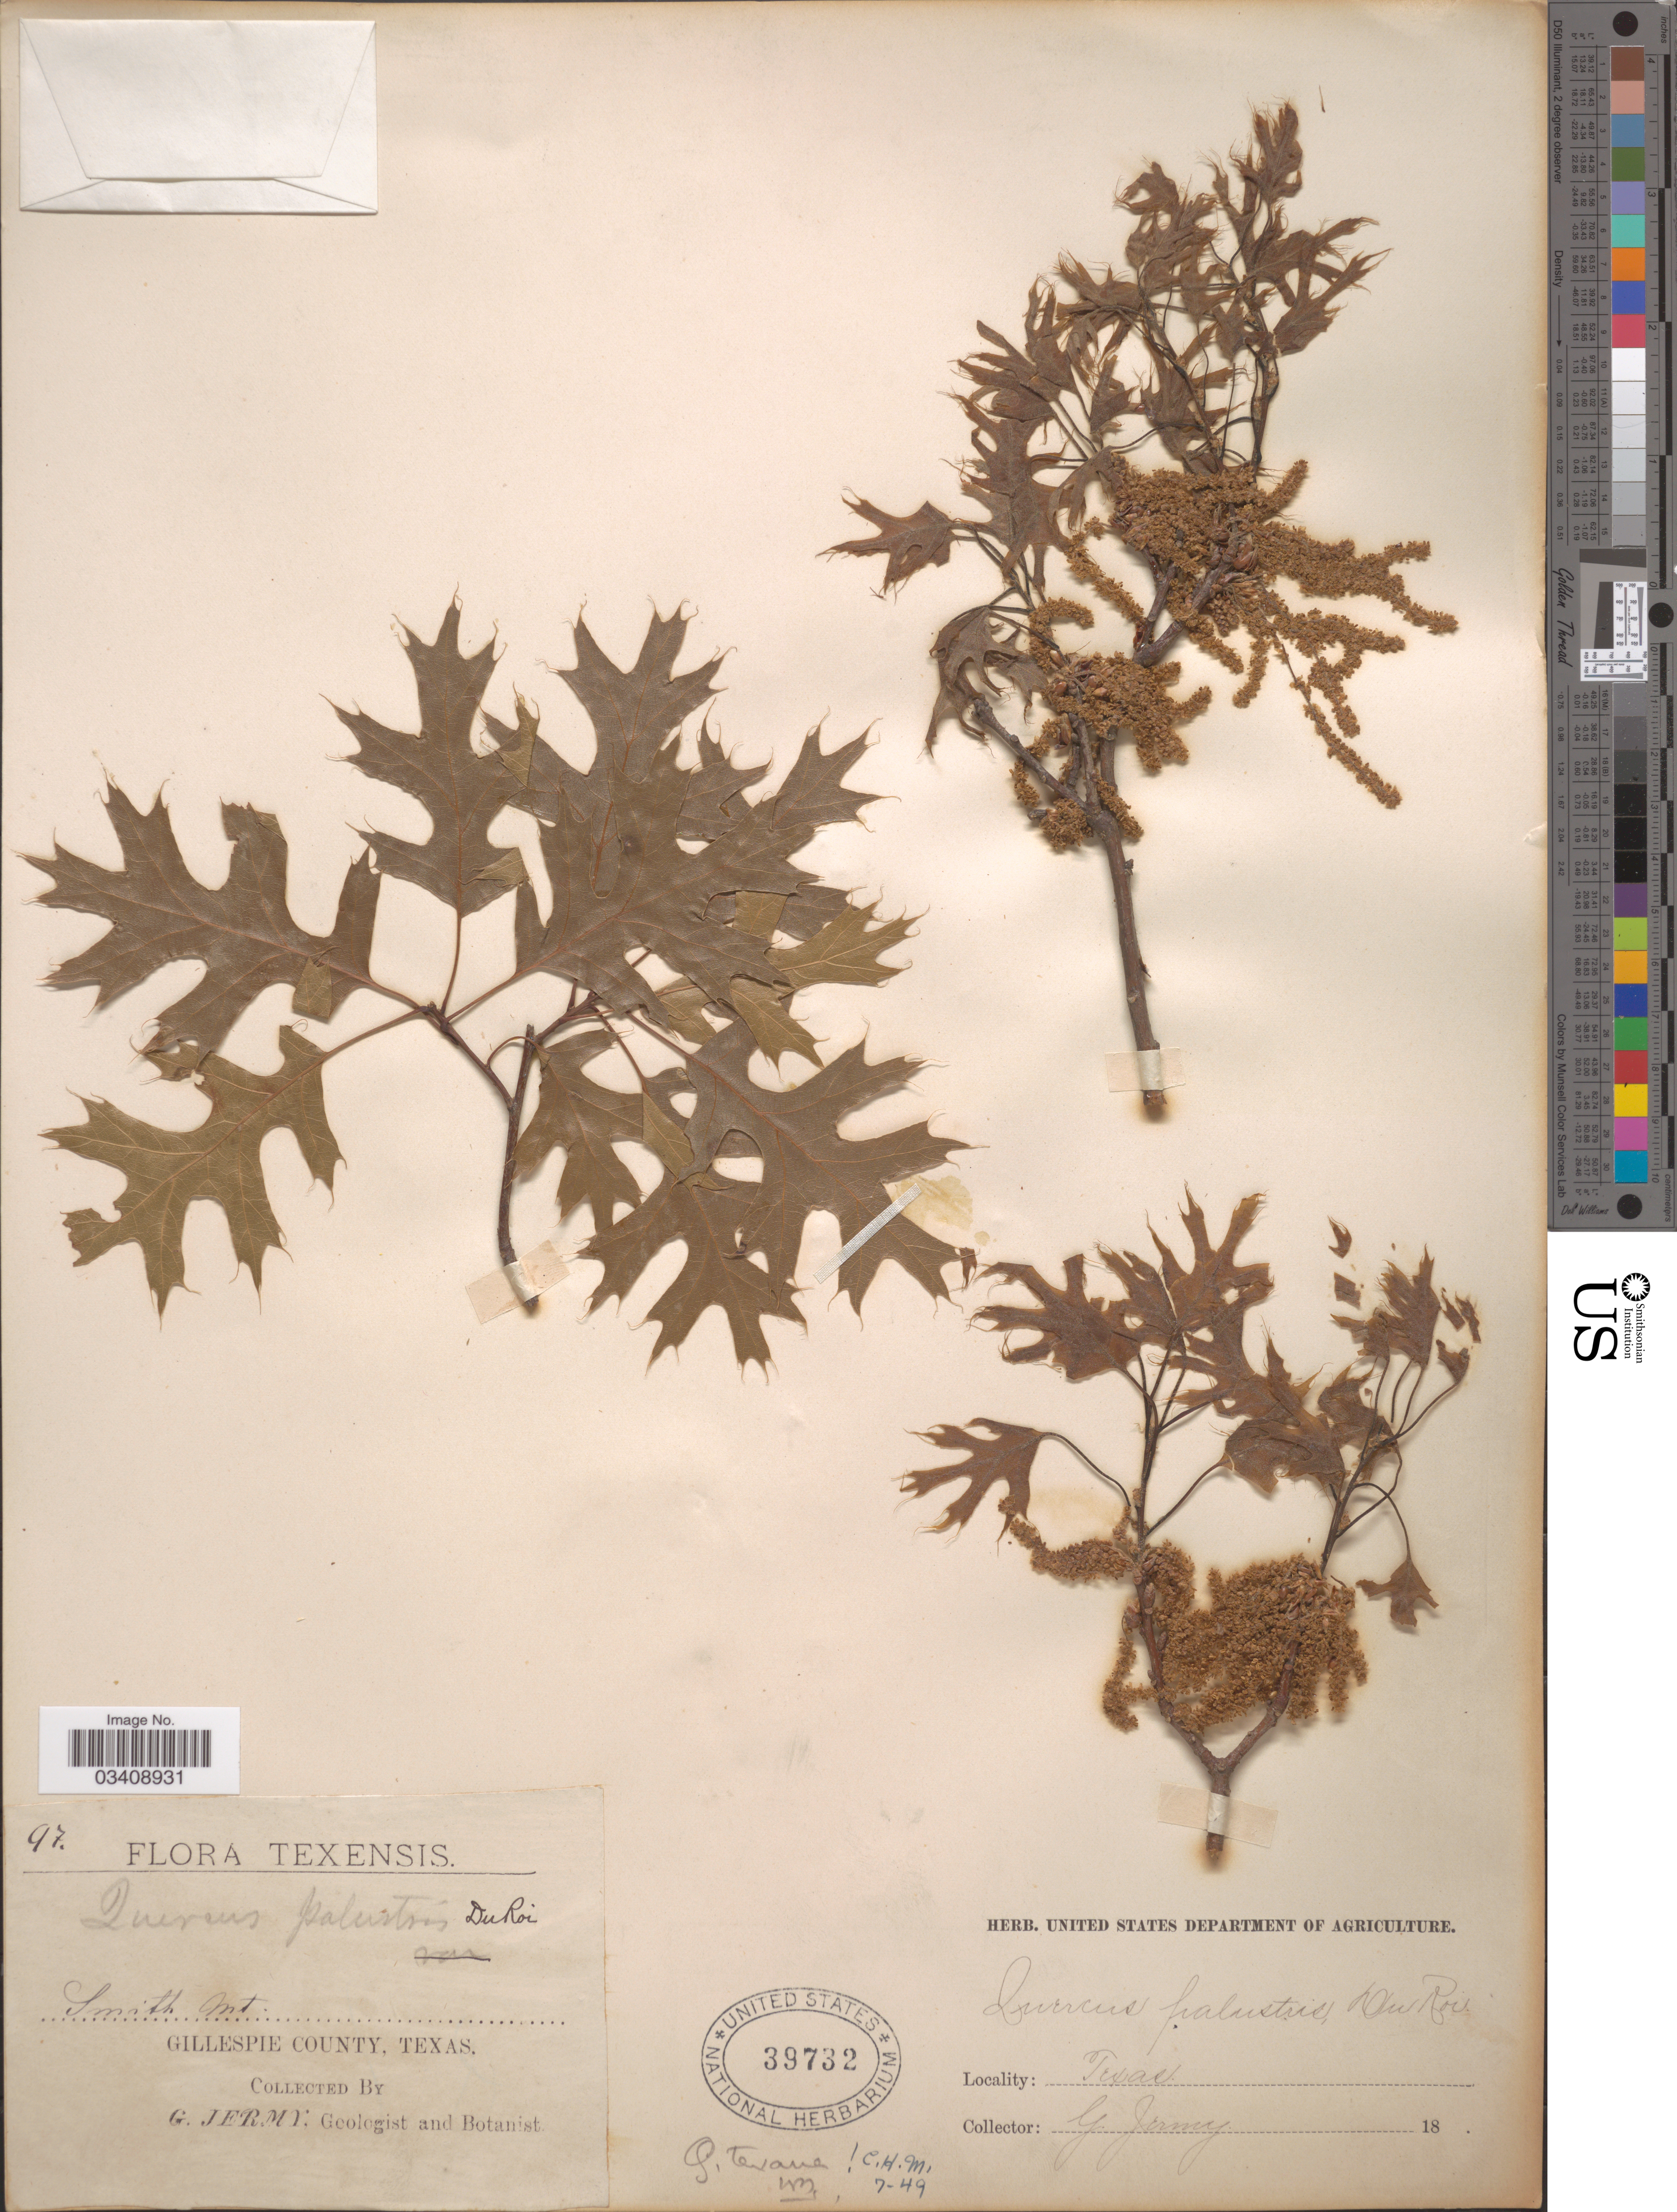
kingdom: Plantae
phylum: Tracheophyta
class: Magnoliopsida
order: Fagales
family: Fagaceae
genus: Quercus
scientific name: Quercus texana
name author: Buckley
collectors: G. Jermy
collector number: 97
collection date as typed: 18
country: United States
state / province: Texas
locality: Smith Mt. Gillespie County.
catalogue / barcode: US 39732